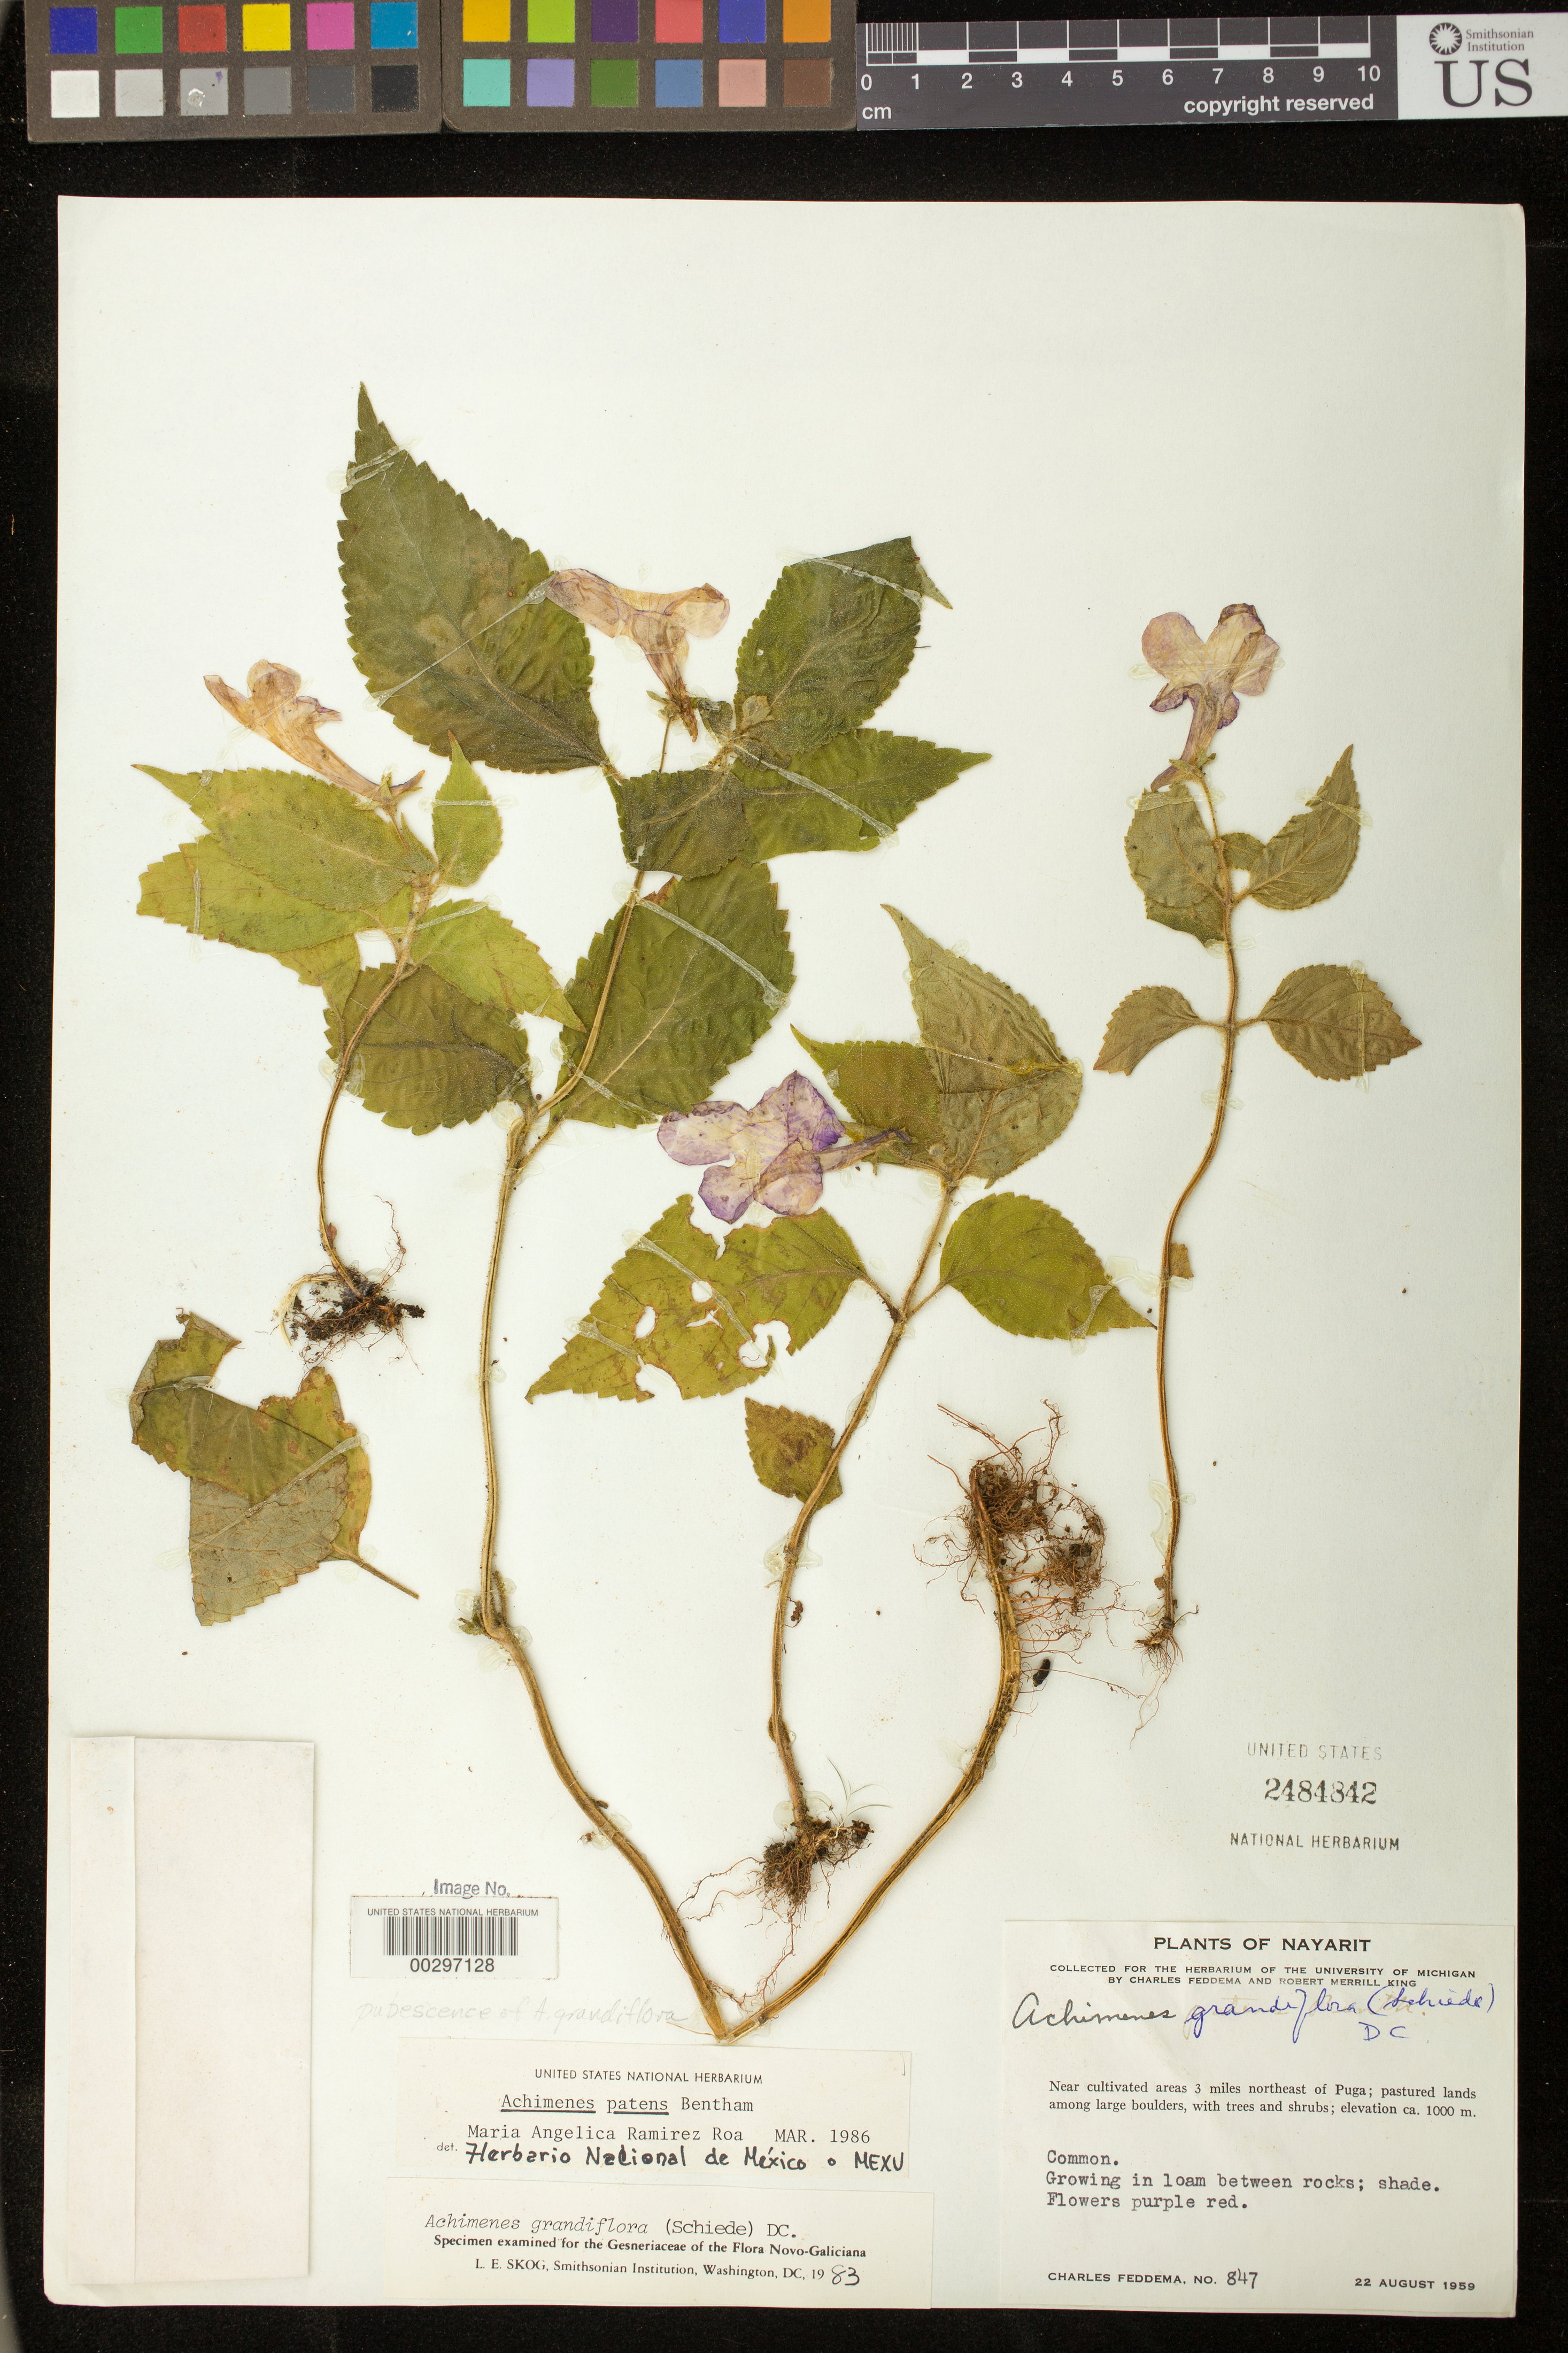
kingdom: Plantae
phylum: Tracheophyta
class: Magnoliopsida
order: Lamiales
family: Gesneriaceae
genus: Achimenes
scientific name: Achimenes patens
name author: Benth.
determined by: Skog, Laurence E.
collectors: C. Feddema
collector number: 847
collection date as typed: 22 Aug 1959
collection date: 1959-08-22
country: Mexico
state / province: Nayarit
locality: Near cultivated areas 3 miles NE of Puga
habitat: Pastured lands among large boulders, with trees and shrubs; growing in loam between rocks; shade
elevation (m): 1000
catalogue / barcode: US 2484842